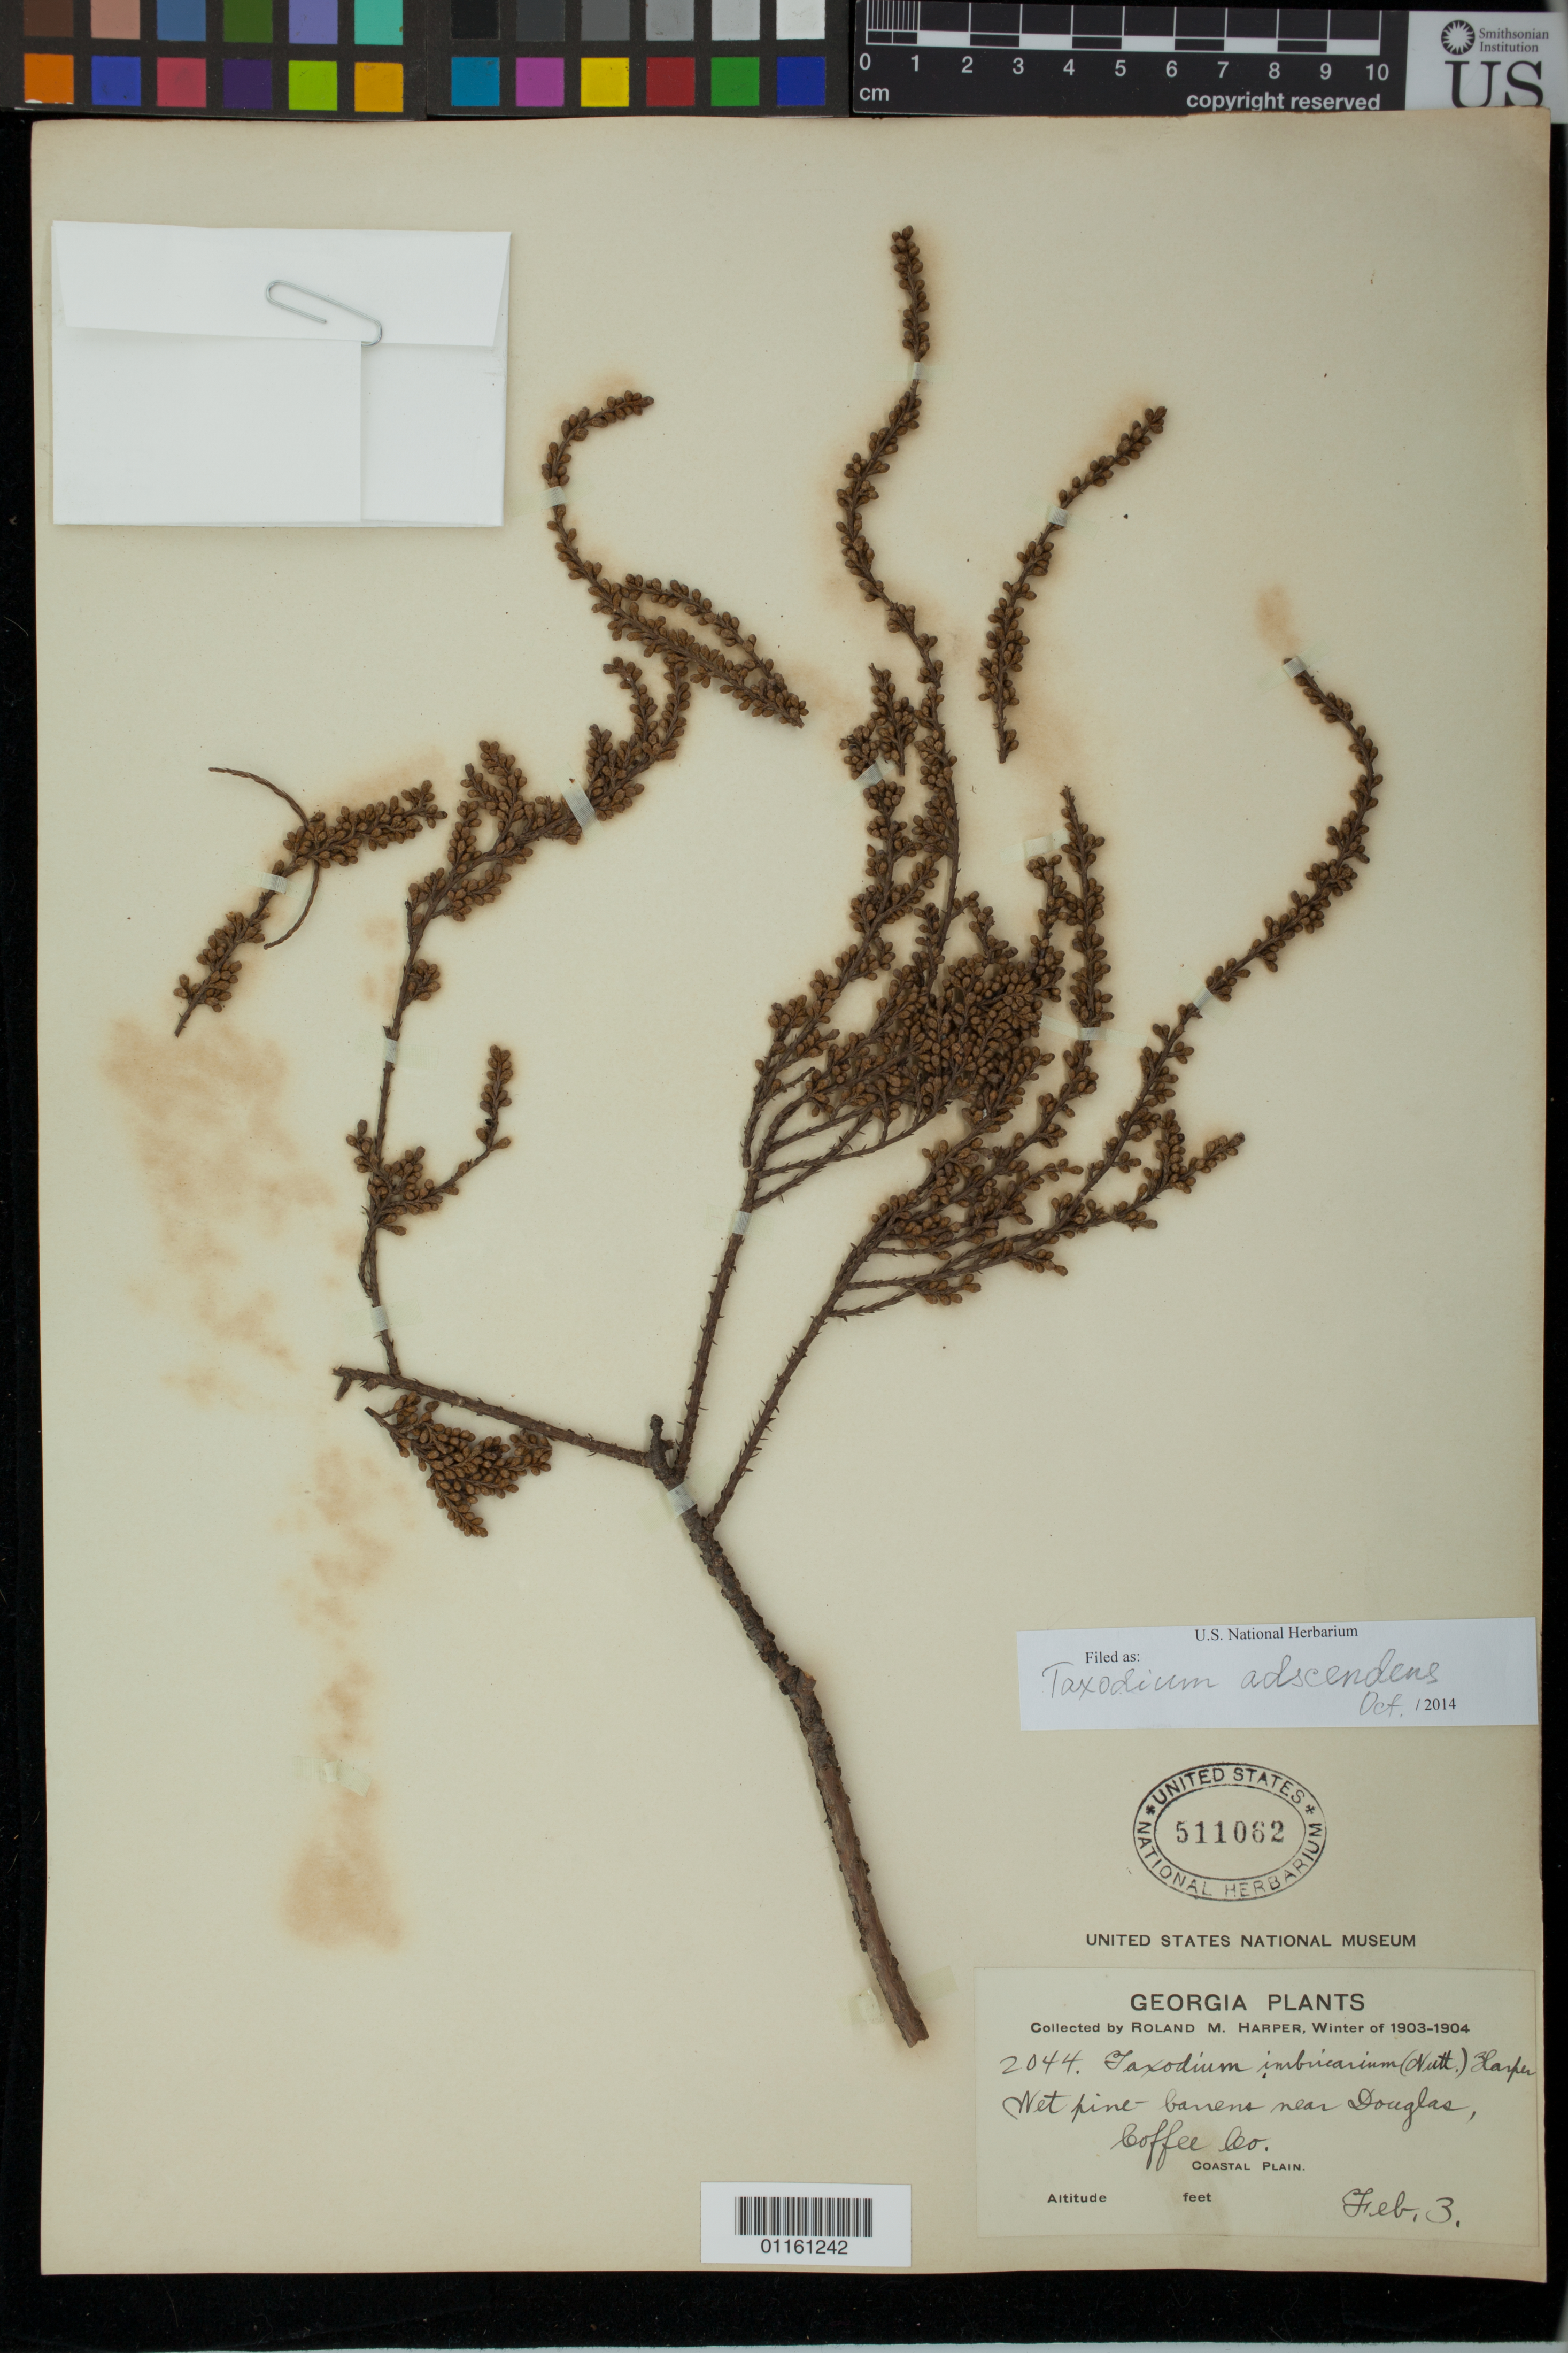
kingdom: Plantae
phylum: Tracheophyta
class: Pinopsida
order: Pinales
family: Cupressaceae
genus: Taxodium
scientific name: Taxodium ascendens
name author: Brongn.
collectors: R. M. Harper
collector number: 2044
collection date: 1903-02-03/1904-02-03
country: United States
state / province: Georgia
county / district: Coffee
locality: Wet pine-barrens near Douglas.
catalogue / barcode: US 511062